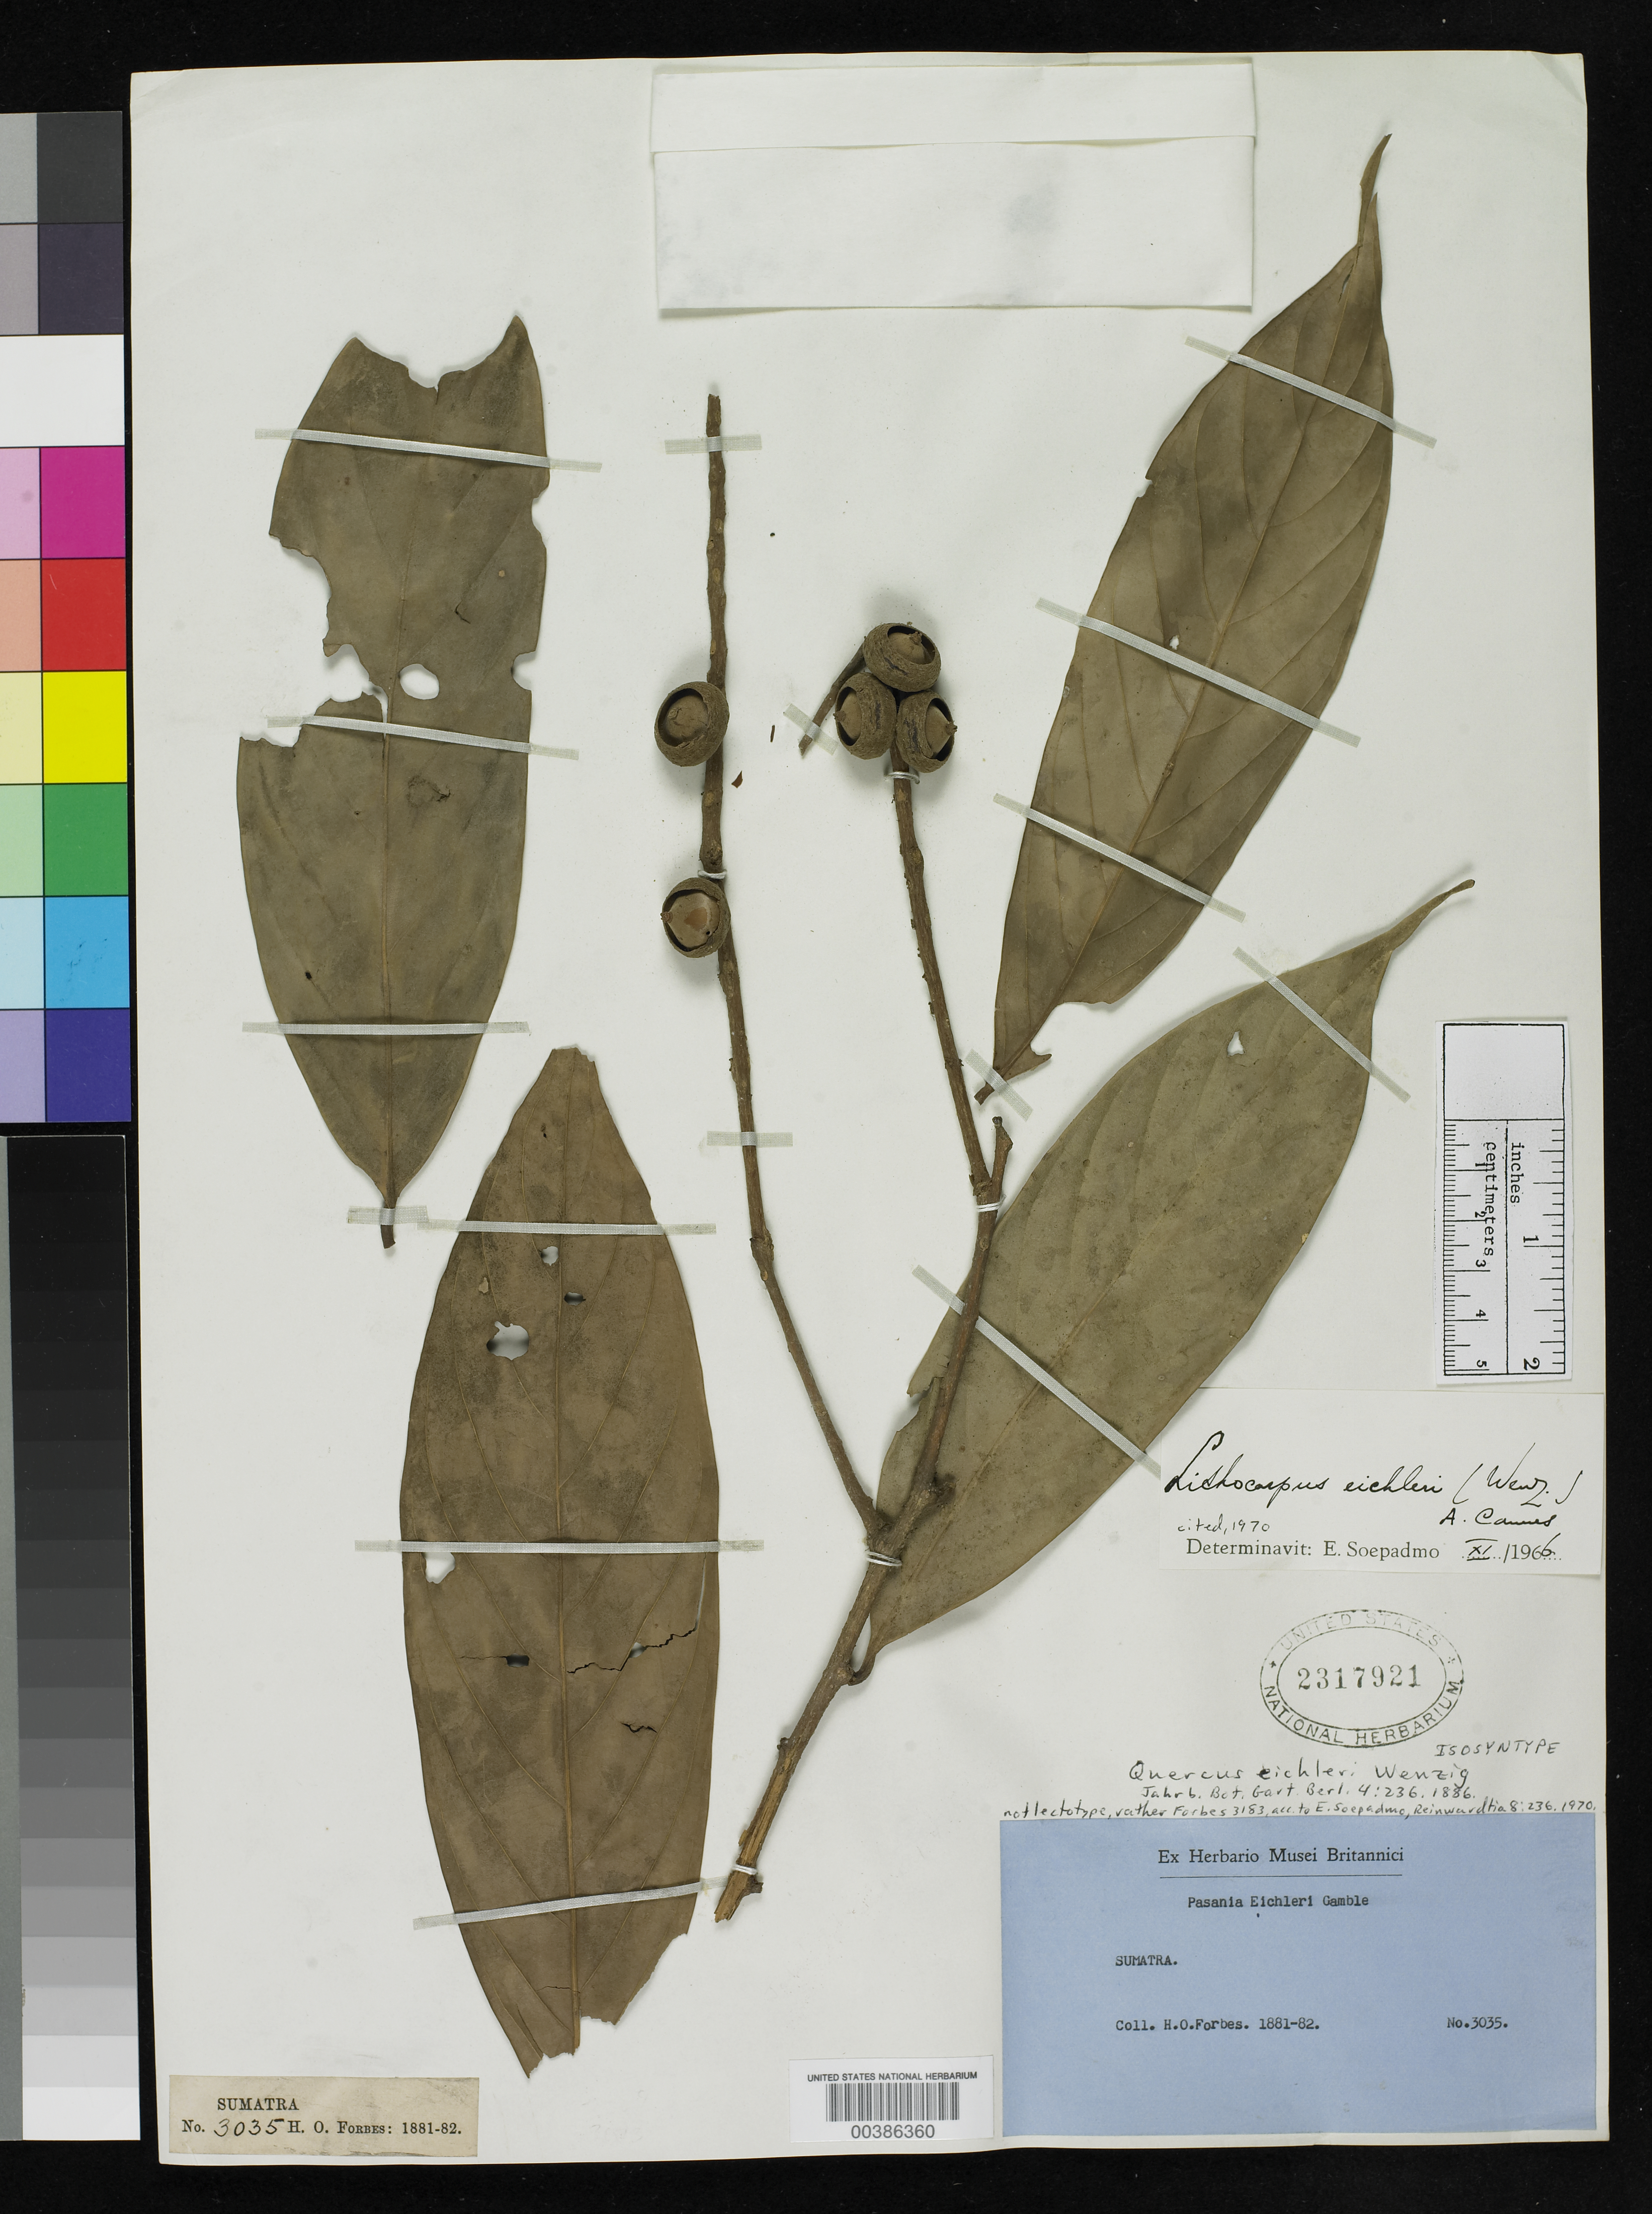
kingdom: Plantae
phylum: Tracheophyta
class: Magnoliopsida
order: Fagales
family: Fagaceae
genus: Quercus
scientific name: Quercus eichleri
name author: Wenz.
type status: Isosyntype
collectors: H. O. Forbes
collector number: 3035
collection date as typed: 1881 to -- --- 1882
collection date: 1881/1882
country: Indonesia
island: Sumatra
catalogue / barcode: US 2317921